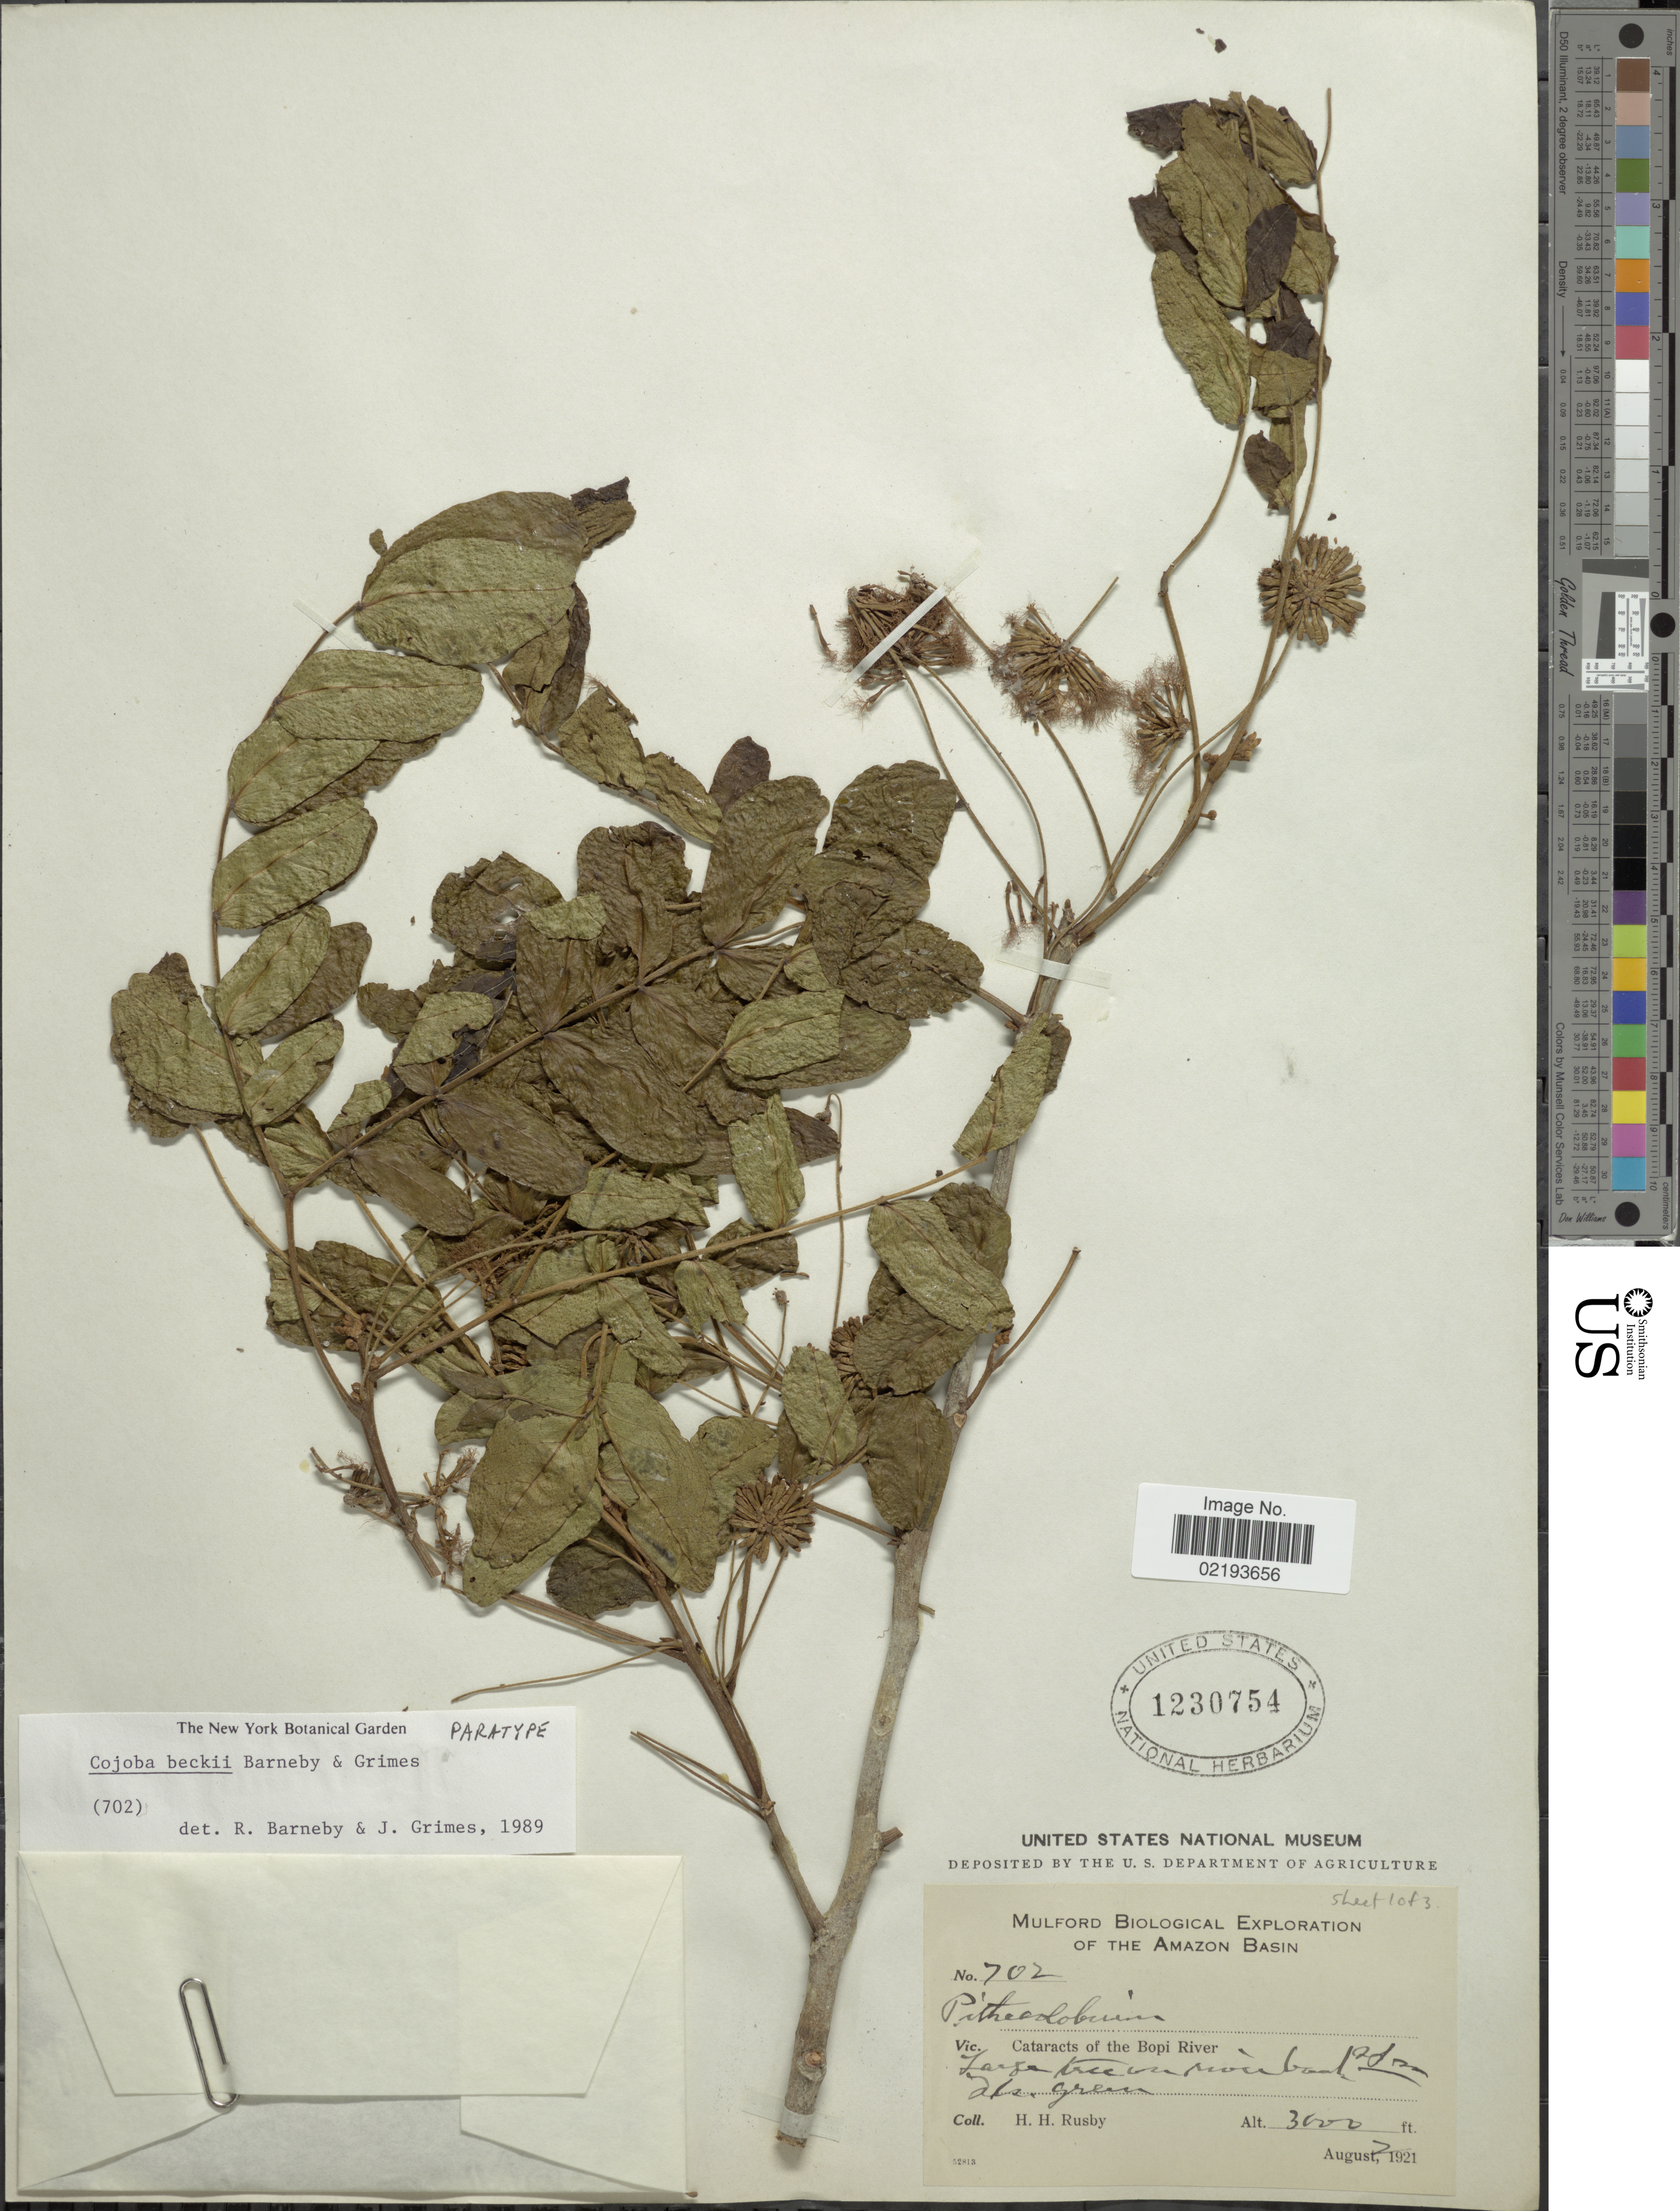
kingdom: Plantae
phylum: Tracheophyta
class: Magnoliopsida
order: Fabales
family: Fabaceae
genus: Cojoba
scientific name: Cojoba beckii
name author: Barneby & J.W. Grimes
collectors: H. H. Rusby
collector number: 702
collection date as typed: August 2, 1921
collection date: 1921-08-02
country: Bolivia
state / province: La Paz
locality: Cataracts of the Bopi River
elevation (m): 914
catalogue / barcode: US 1230754